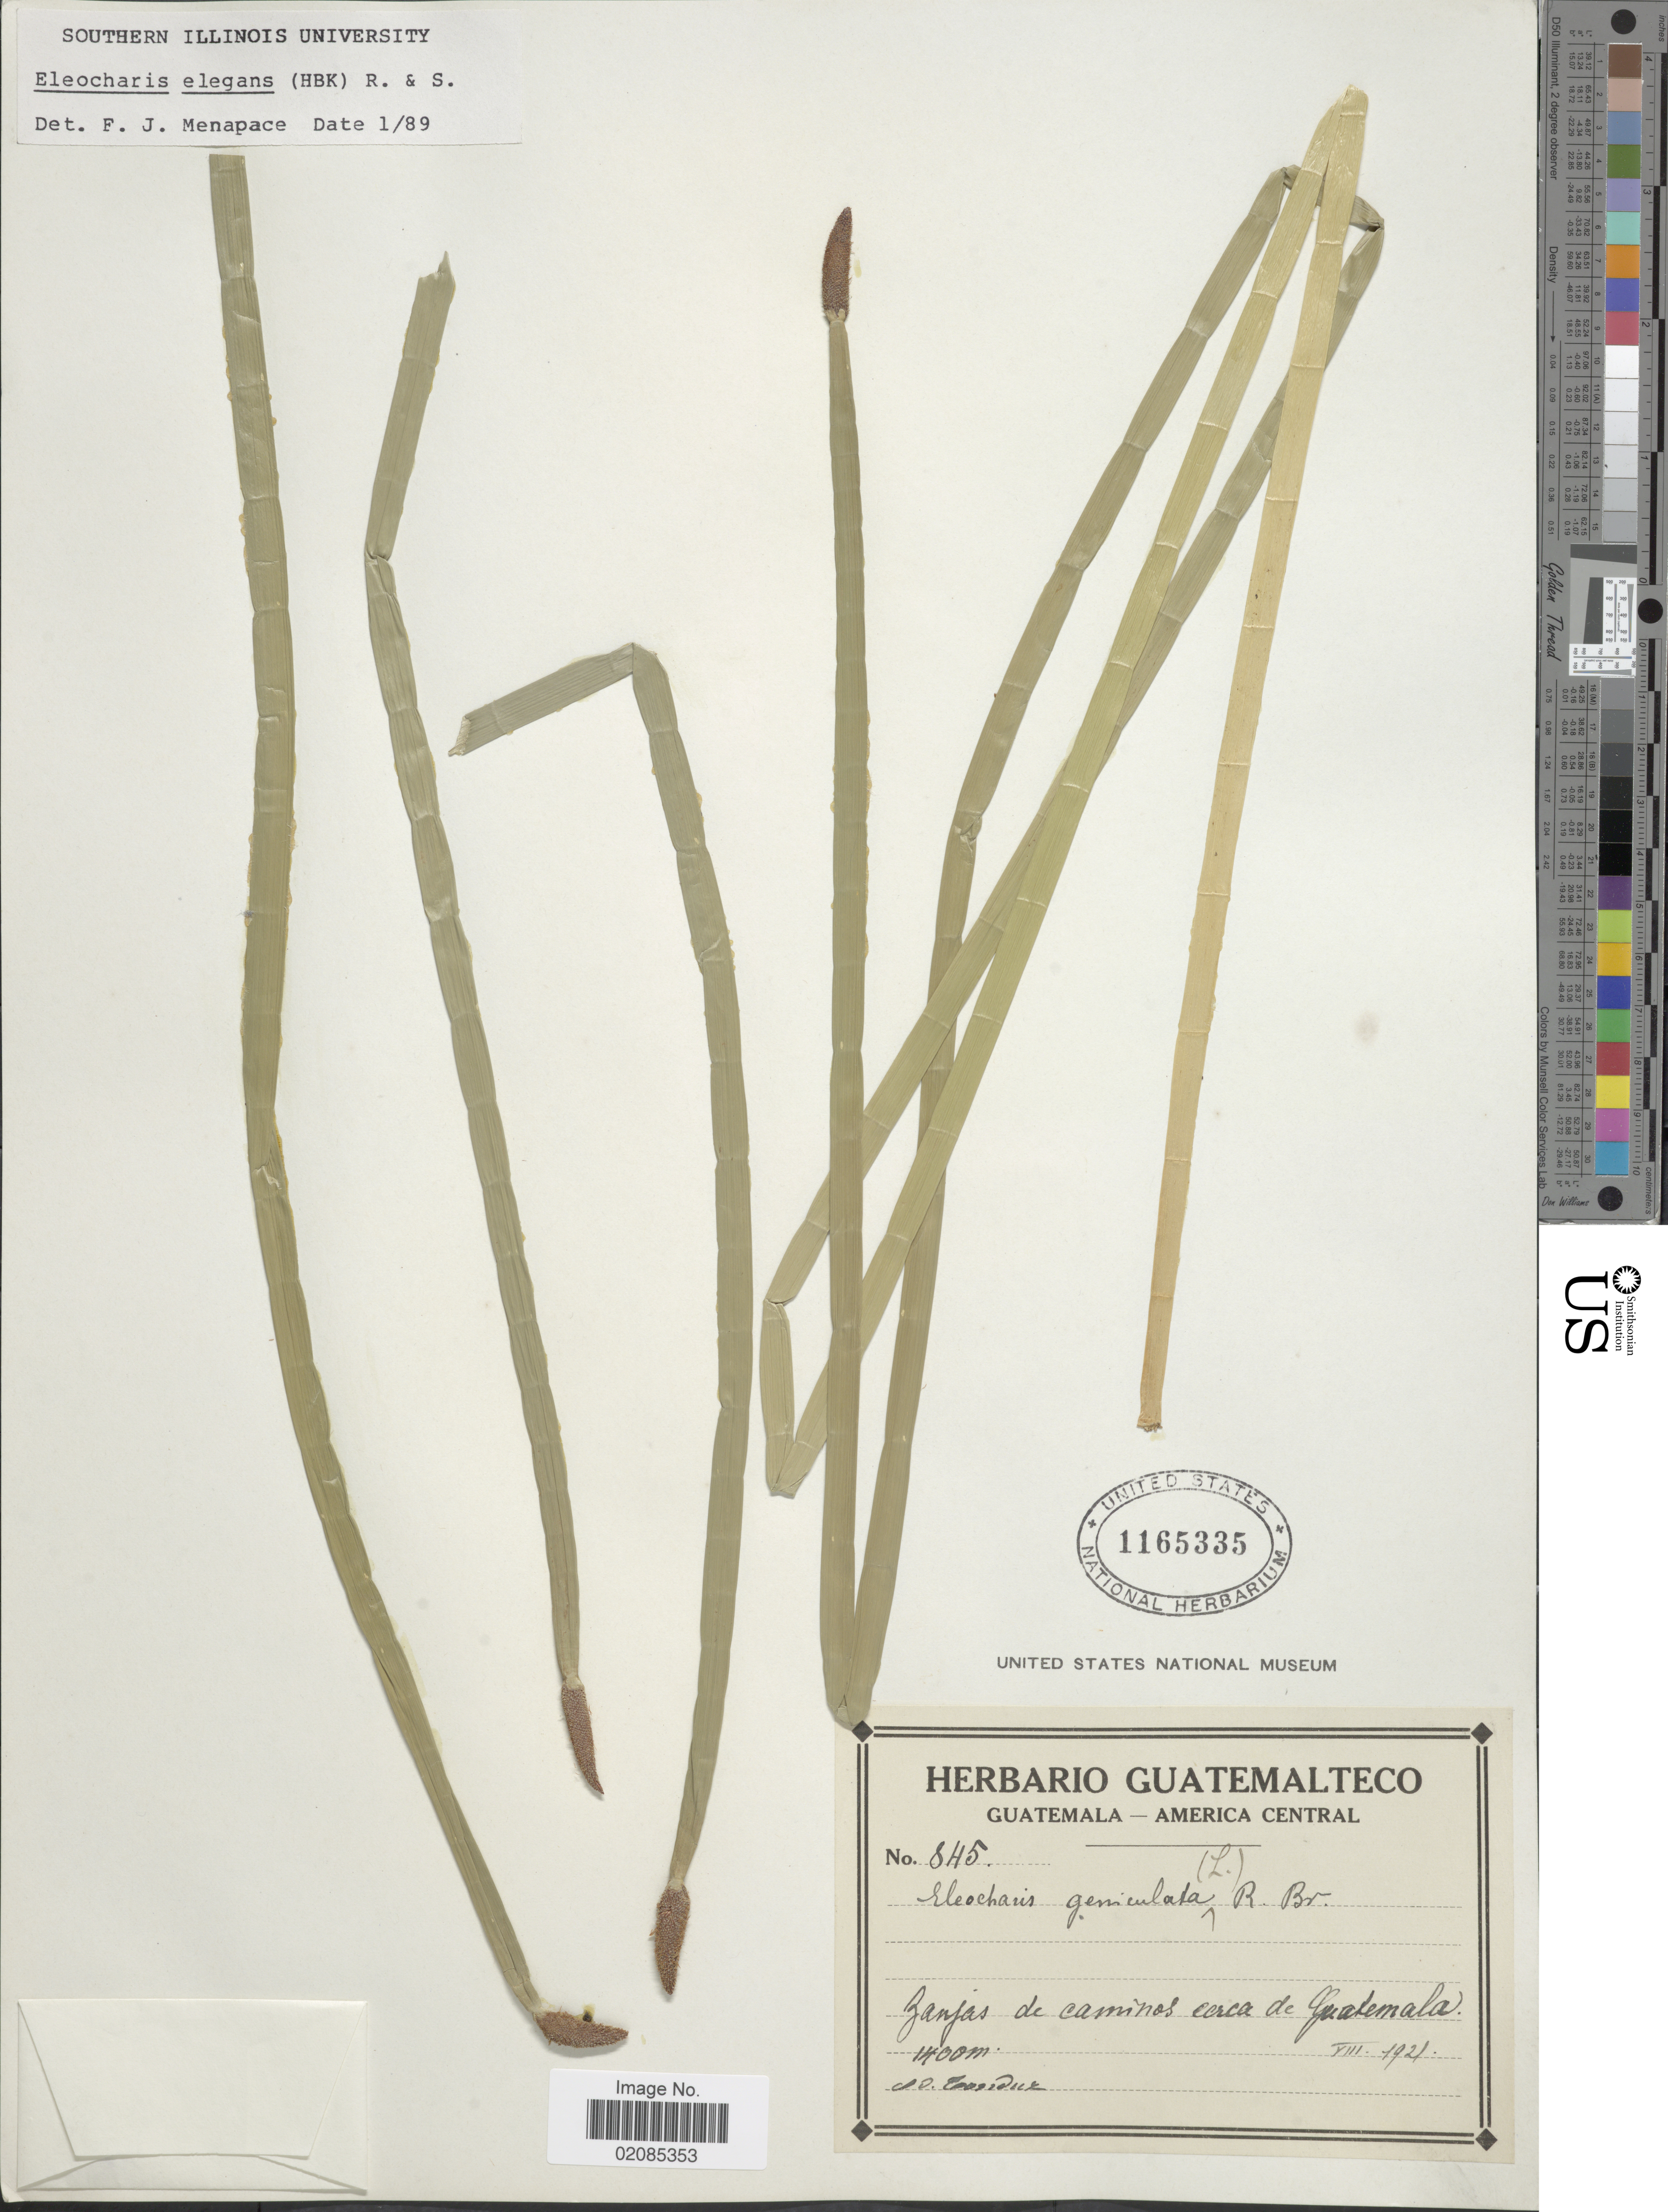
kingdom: Plantae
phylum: Tracheophyta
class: Liliopsida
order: Poales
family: Cyperaceae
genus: Eleocharis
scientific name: Eleocharis elegans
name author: (Kunth) Roem. & Schult.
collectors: A. Tonduz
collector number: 845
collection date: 1921-08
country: Guatemala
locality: Zanjas de caminos cerca de Guatemala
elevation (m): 1400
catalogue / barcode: US 1165335